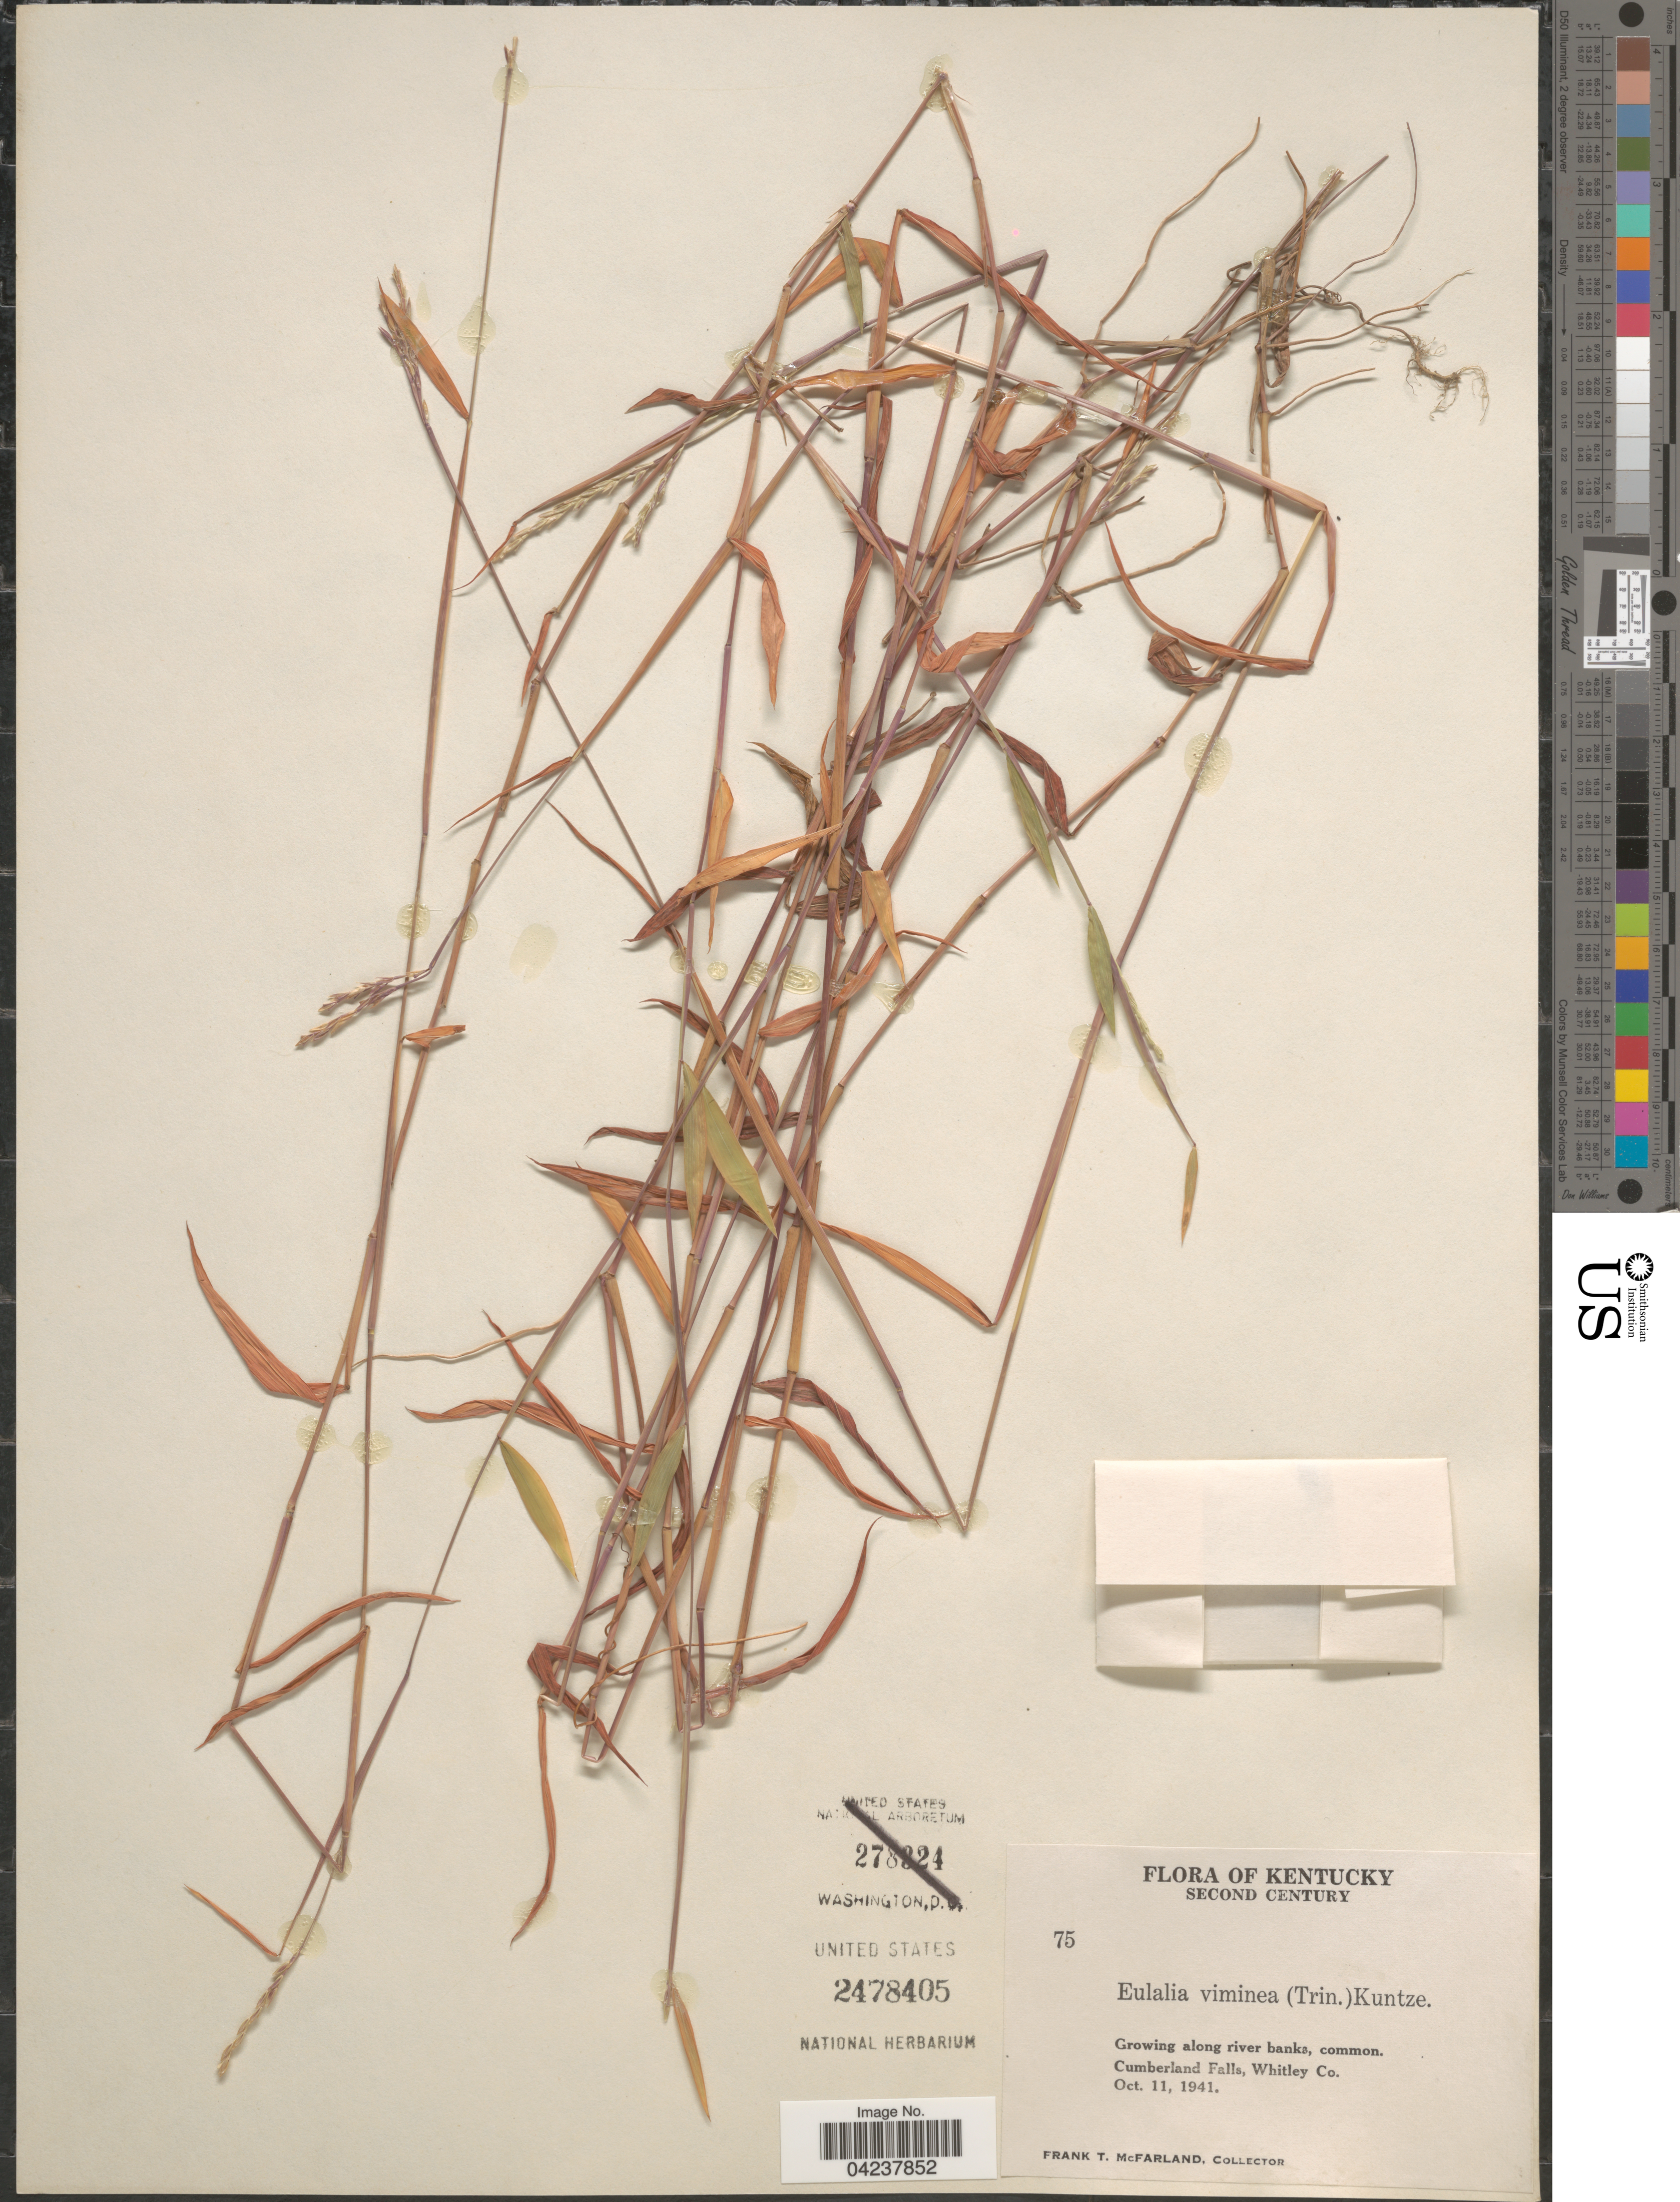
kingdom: Plantae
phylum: Tracheophyta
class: Liliopsida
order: Poales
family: Poaceae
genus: Microstegium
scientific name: Microstegium vimineum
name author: (Trin.) A. Camus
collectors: F. McFarland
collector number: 75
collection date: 1941-10-11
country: United States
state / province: Kentucky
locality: Second Century. Along river banks, common. Cumberland Falls, Whitley Co.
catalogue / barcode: US 2478405